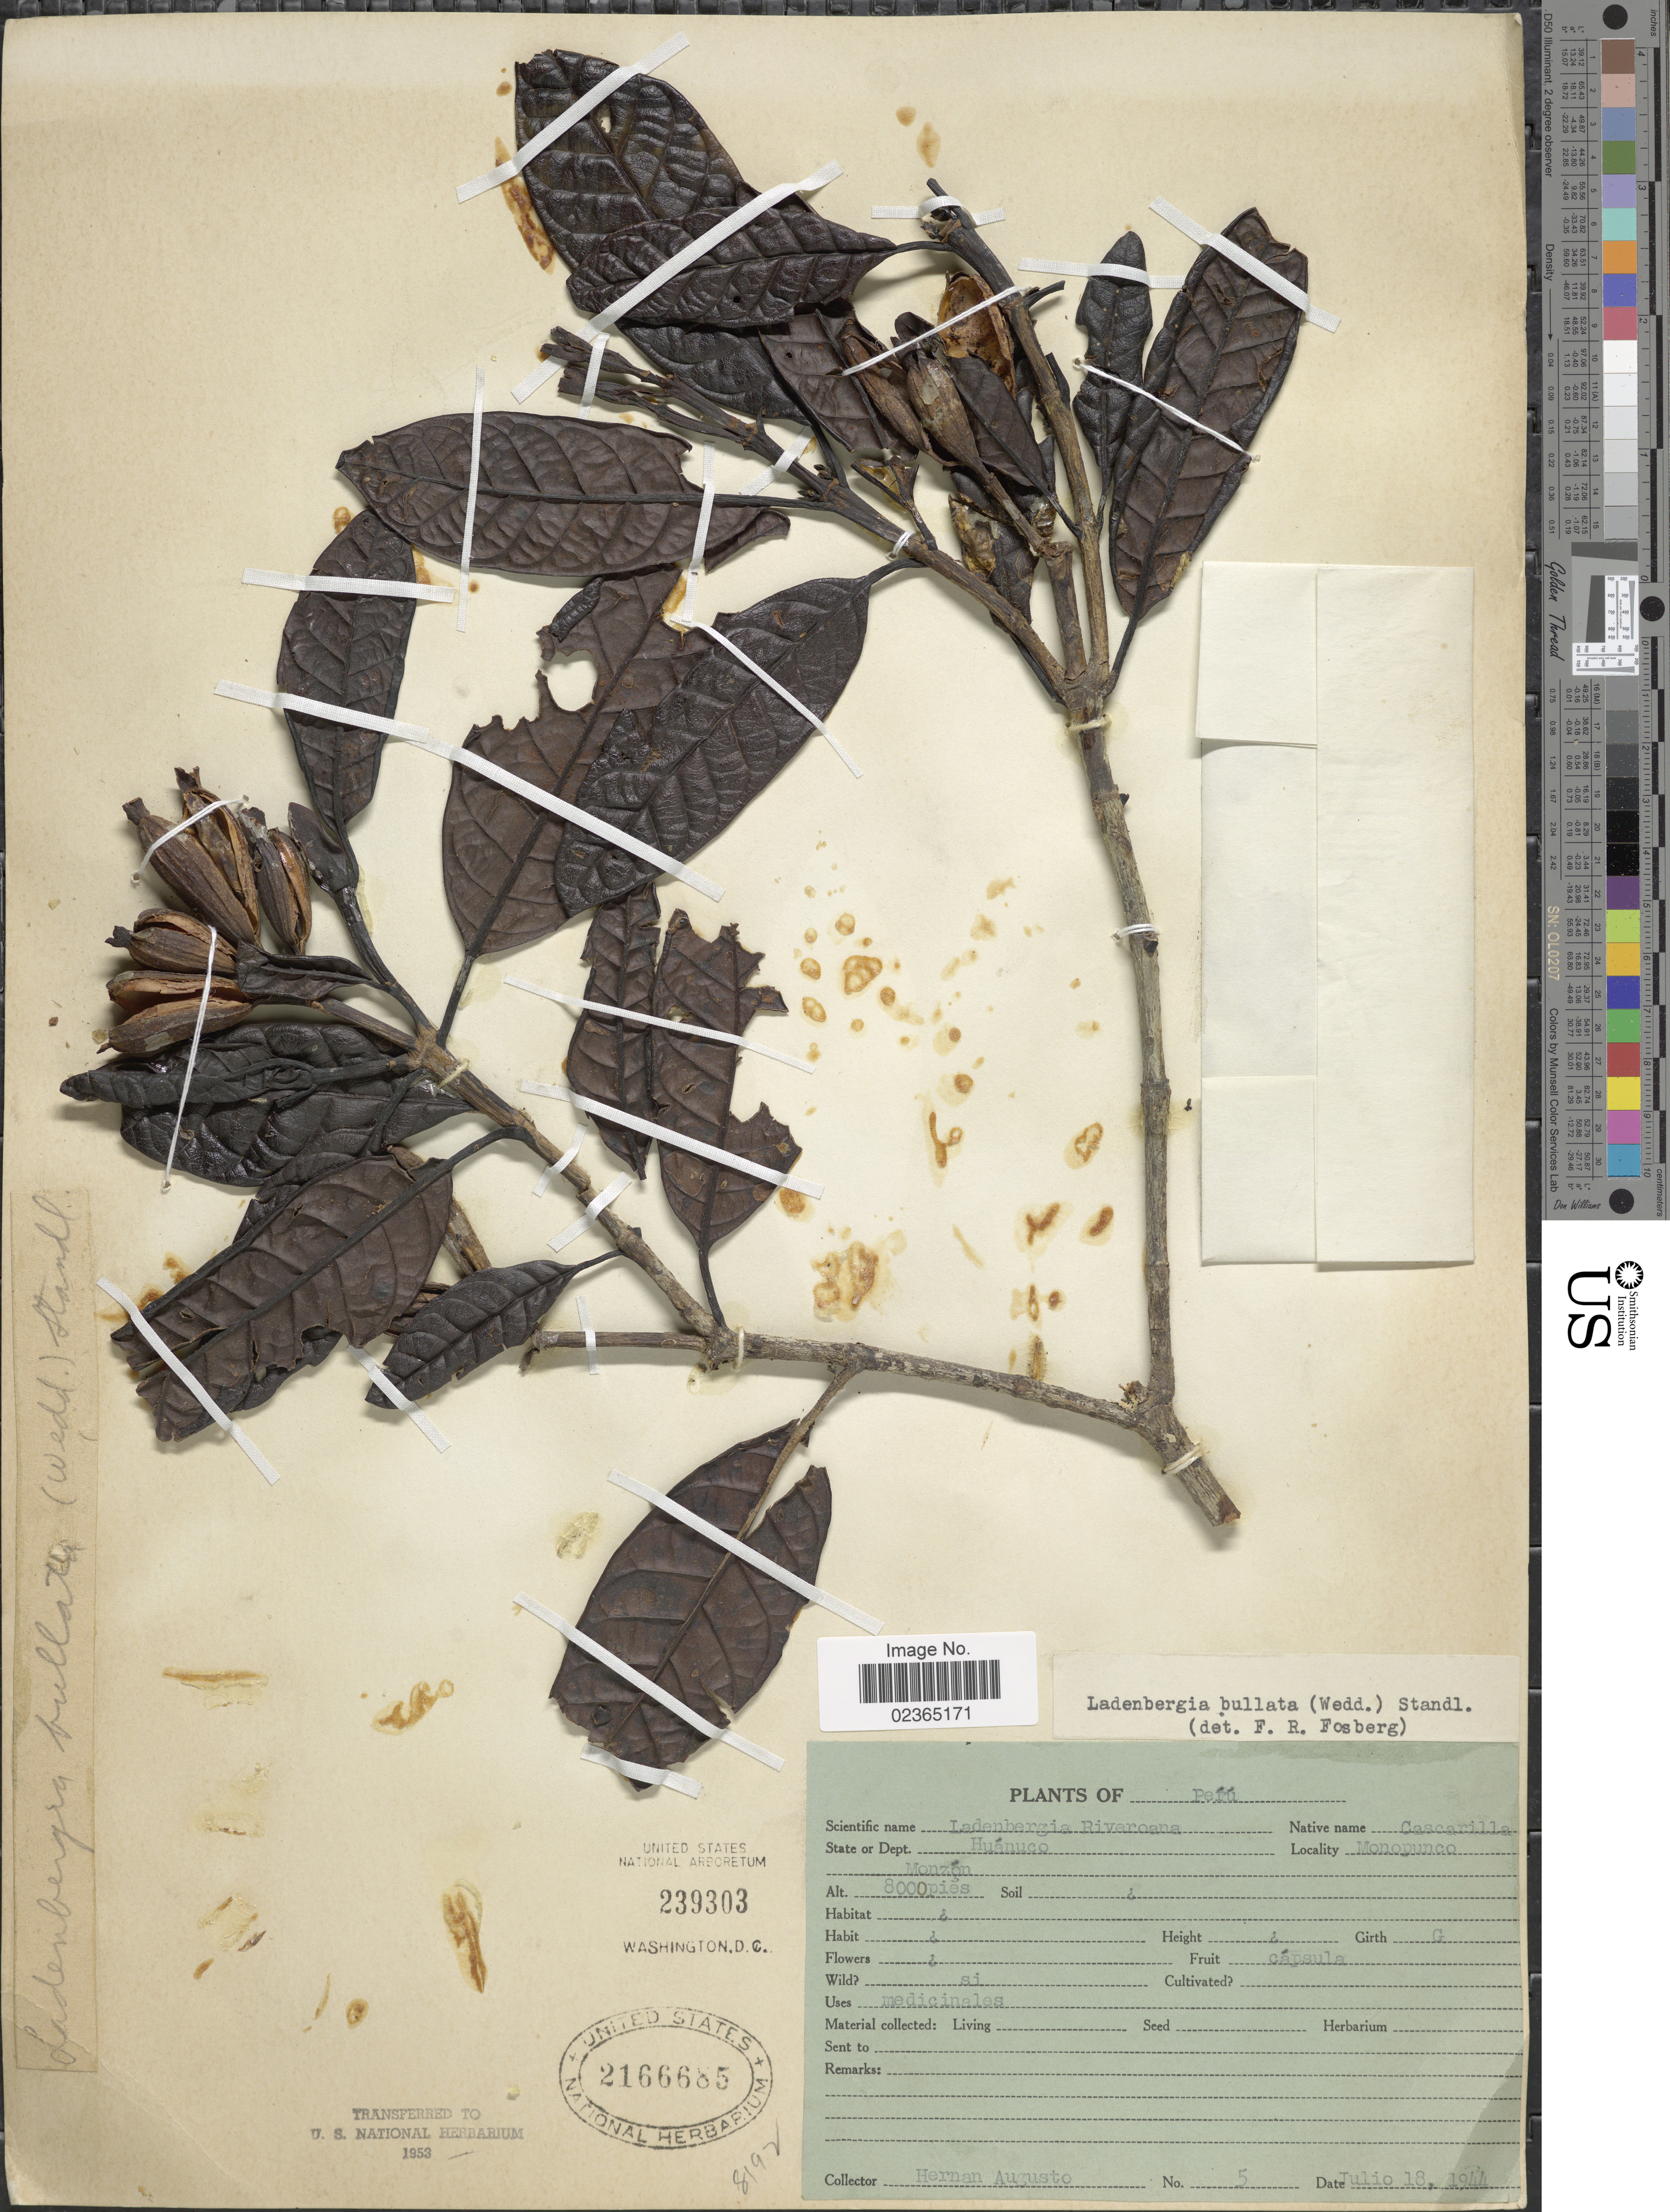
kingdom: Plantae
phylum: Tracheophyta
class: Magnoliopsida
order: Gentianales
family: Rubiaceae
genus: Ladenbergia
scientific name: Ladenbergia bullata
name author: (Wedd.) Standl.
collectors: H. Augusto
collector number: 5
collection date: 1944-07-18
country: Peru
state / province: Huánuco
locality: Monopunco, Monzon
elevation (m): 2438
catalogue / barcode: US 2166685